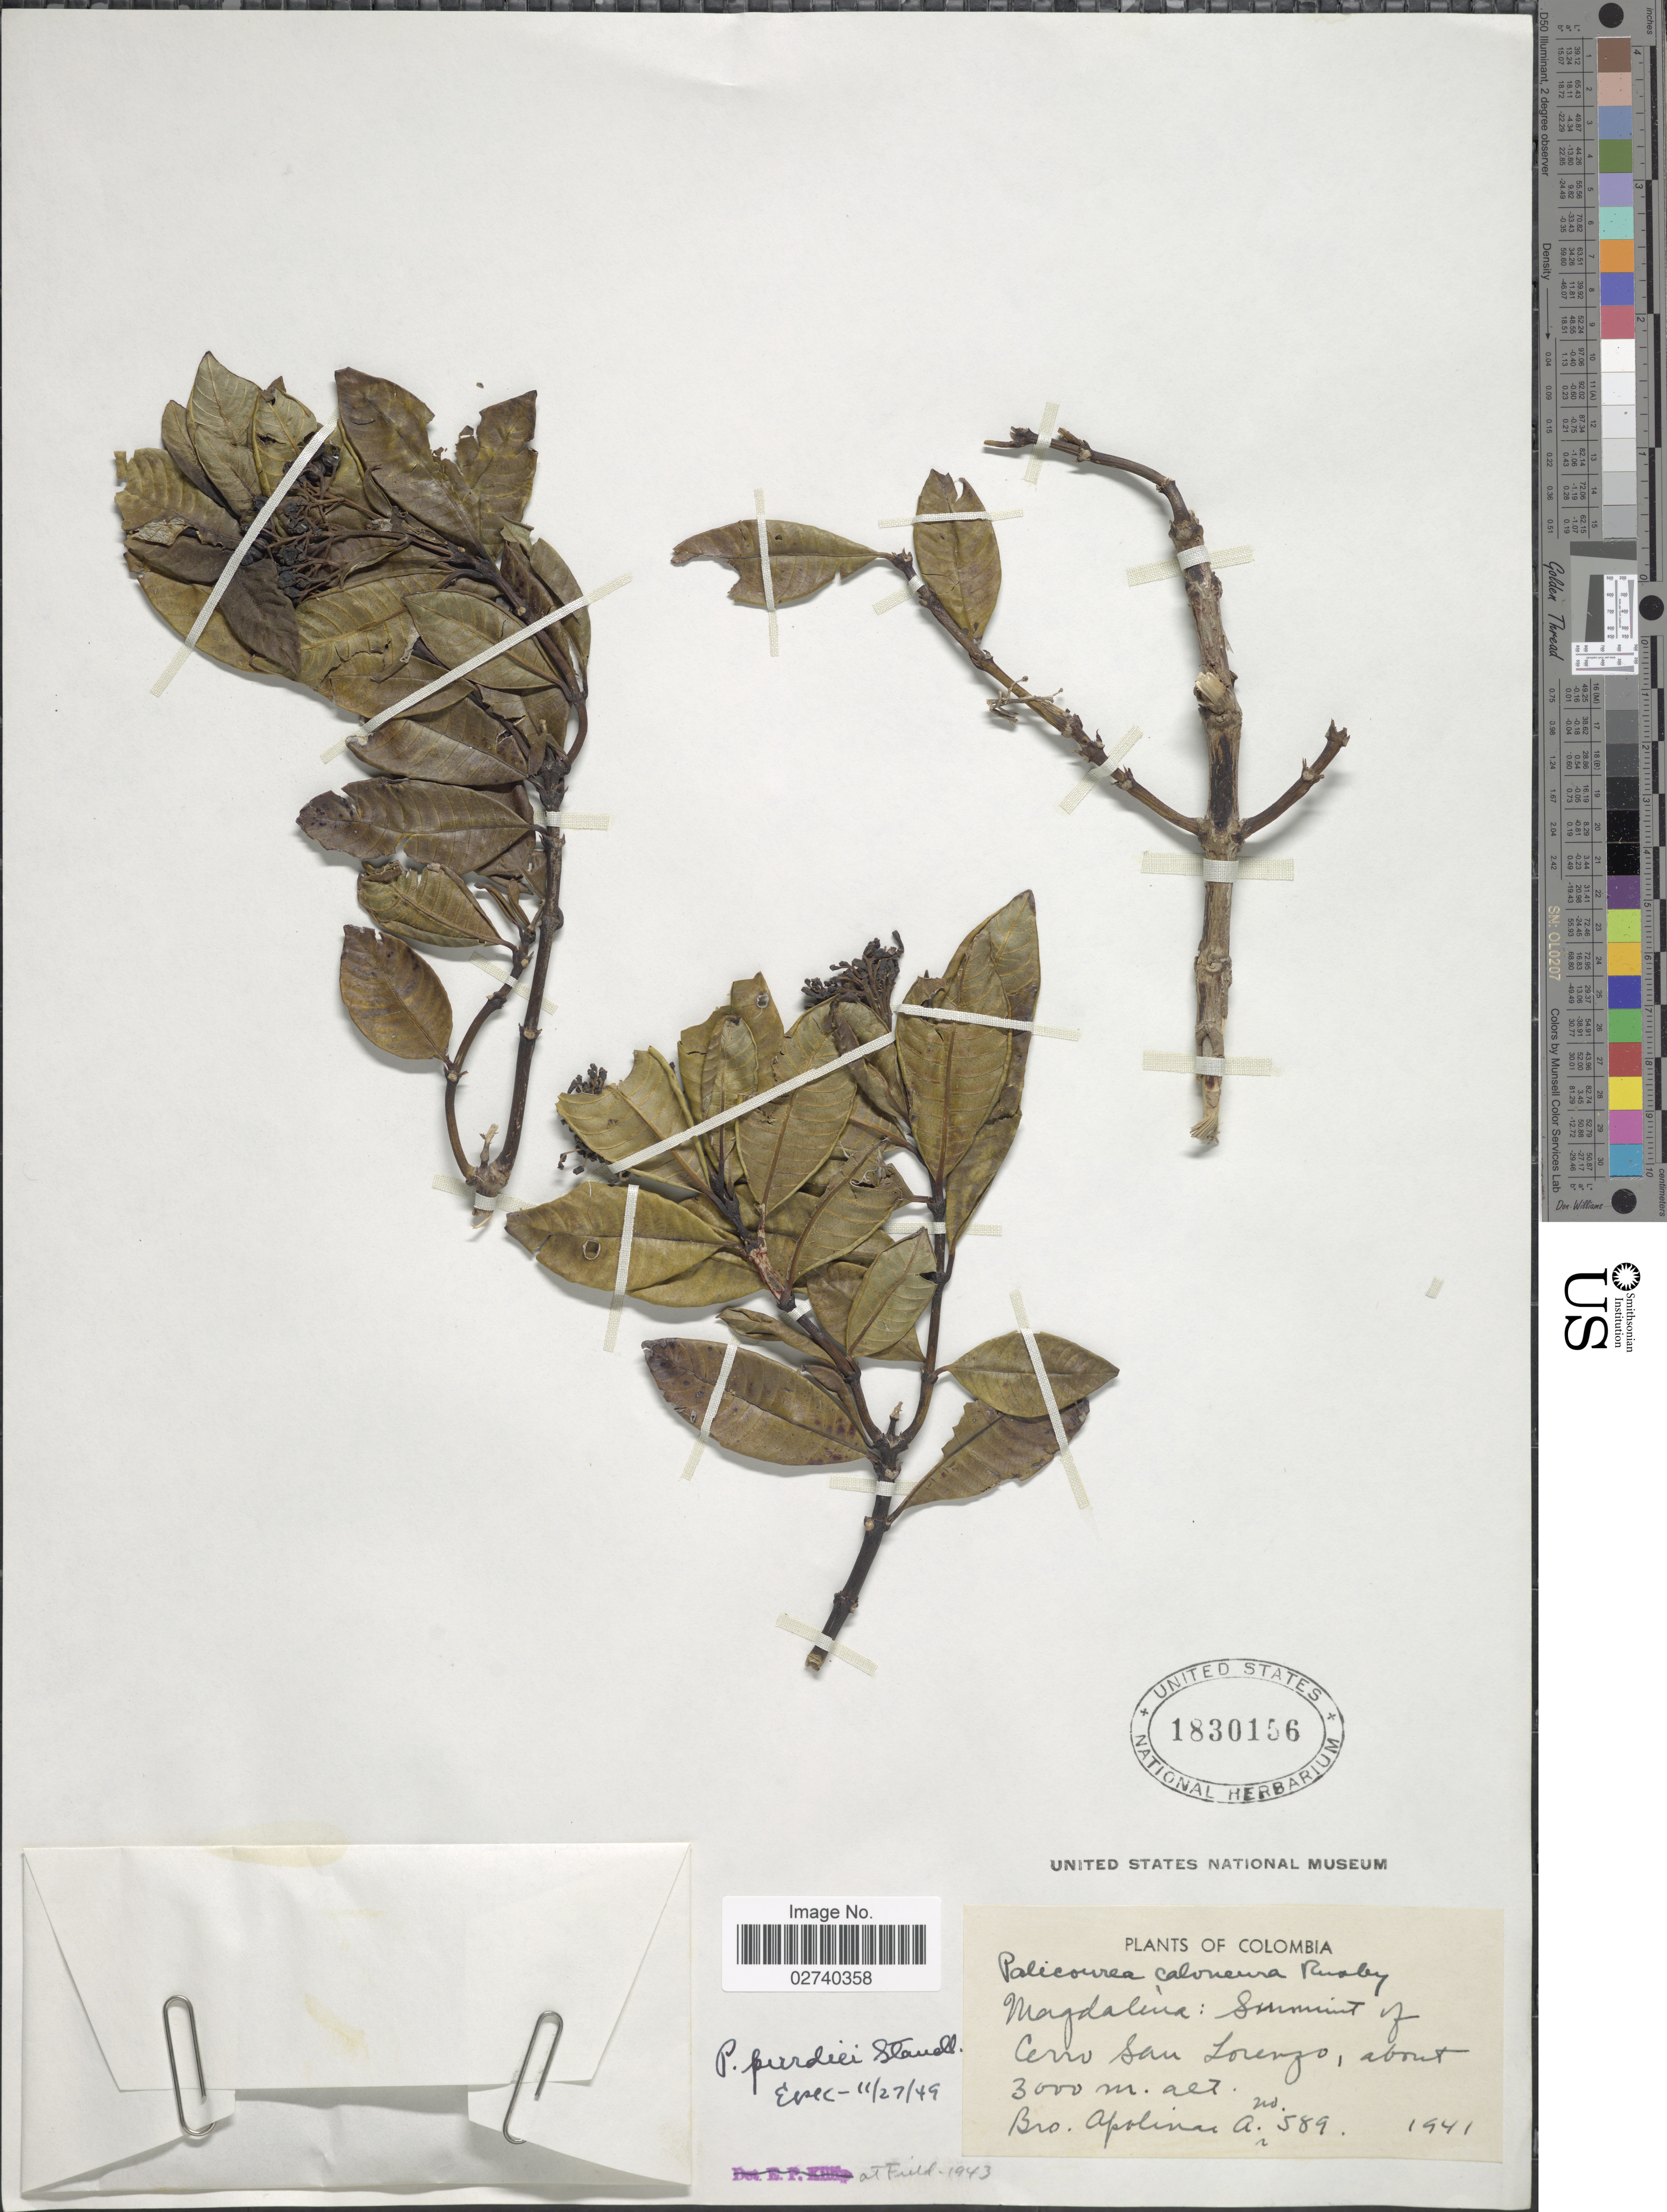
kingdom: Plantae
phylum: Tracheophyta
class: Magnoliopsida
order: Gentianales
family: Rubiaceae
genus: Palicourea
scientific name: Palicourea purdiei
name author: Standl.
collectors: Bro. Apolinar A.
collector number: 589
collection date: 1941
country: Colombia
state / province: Magdalena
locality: Summit of Cerro San Lorenzo.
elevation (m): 3000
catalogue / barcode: US 1830156